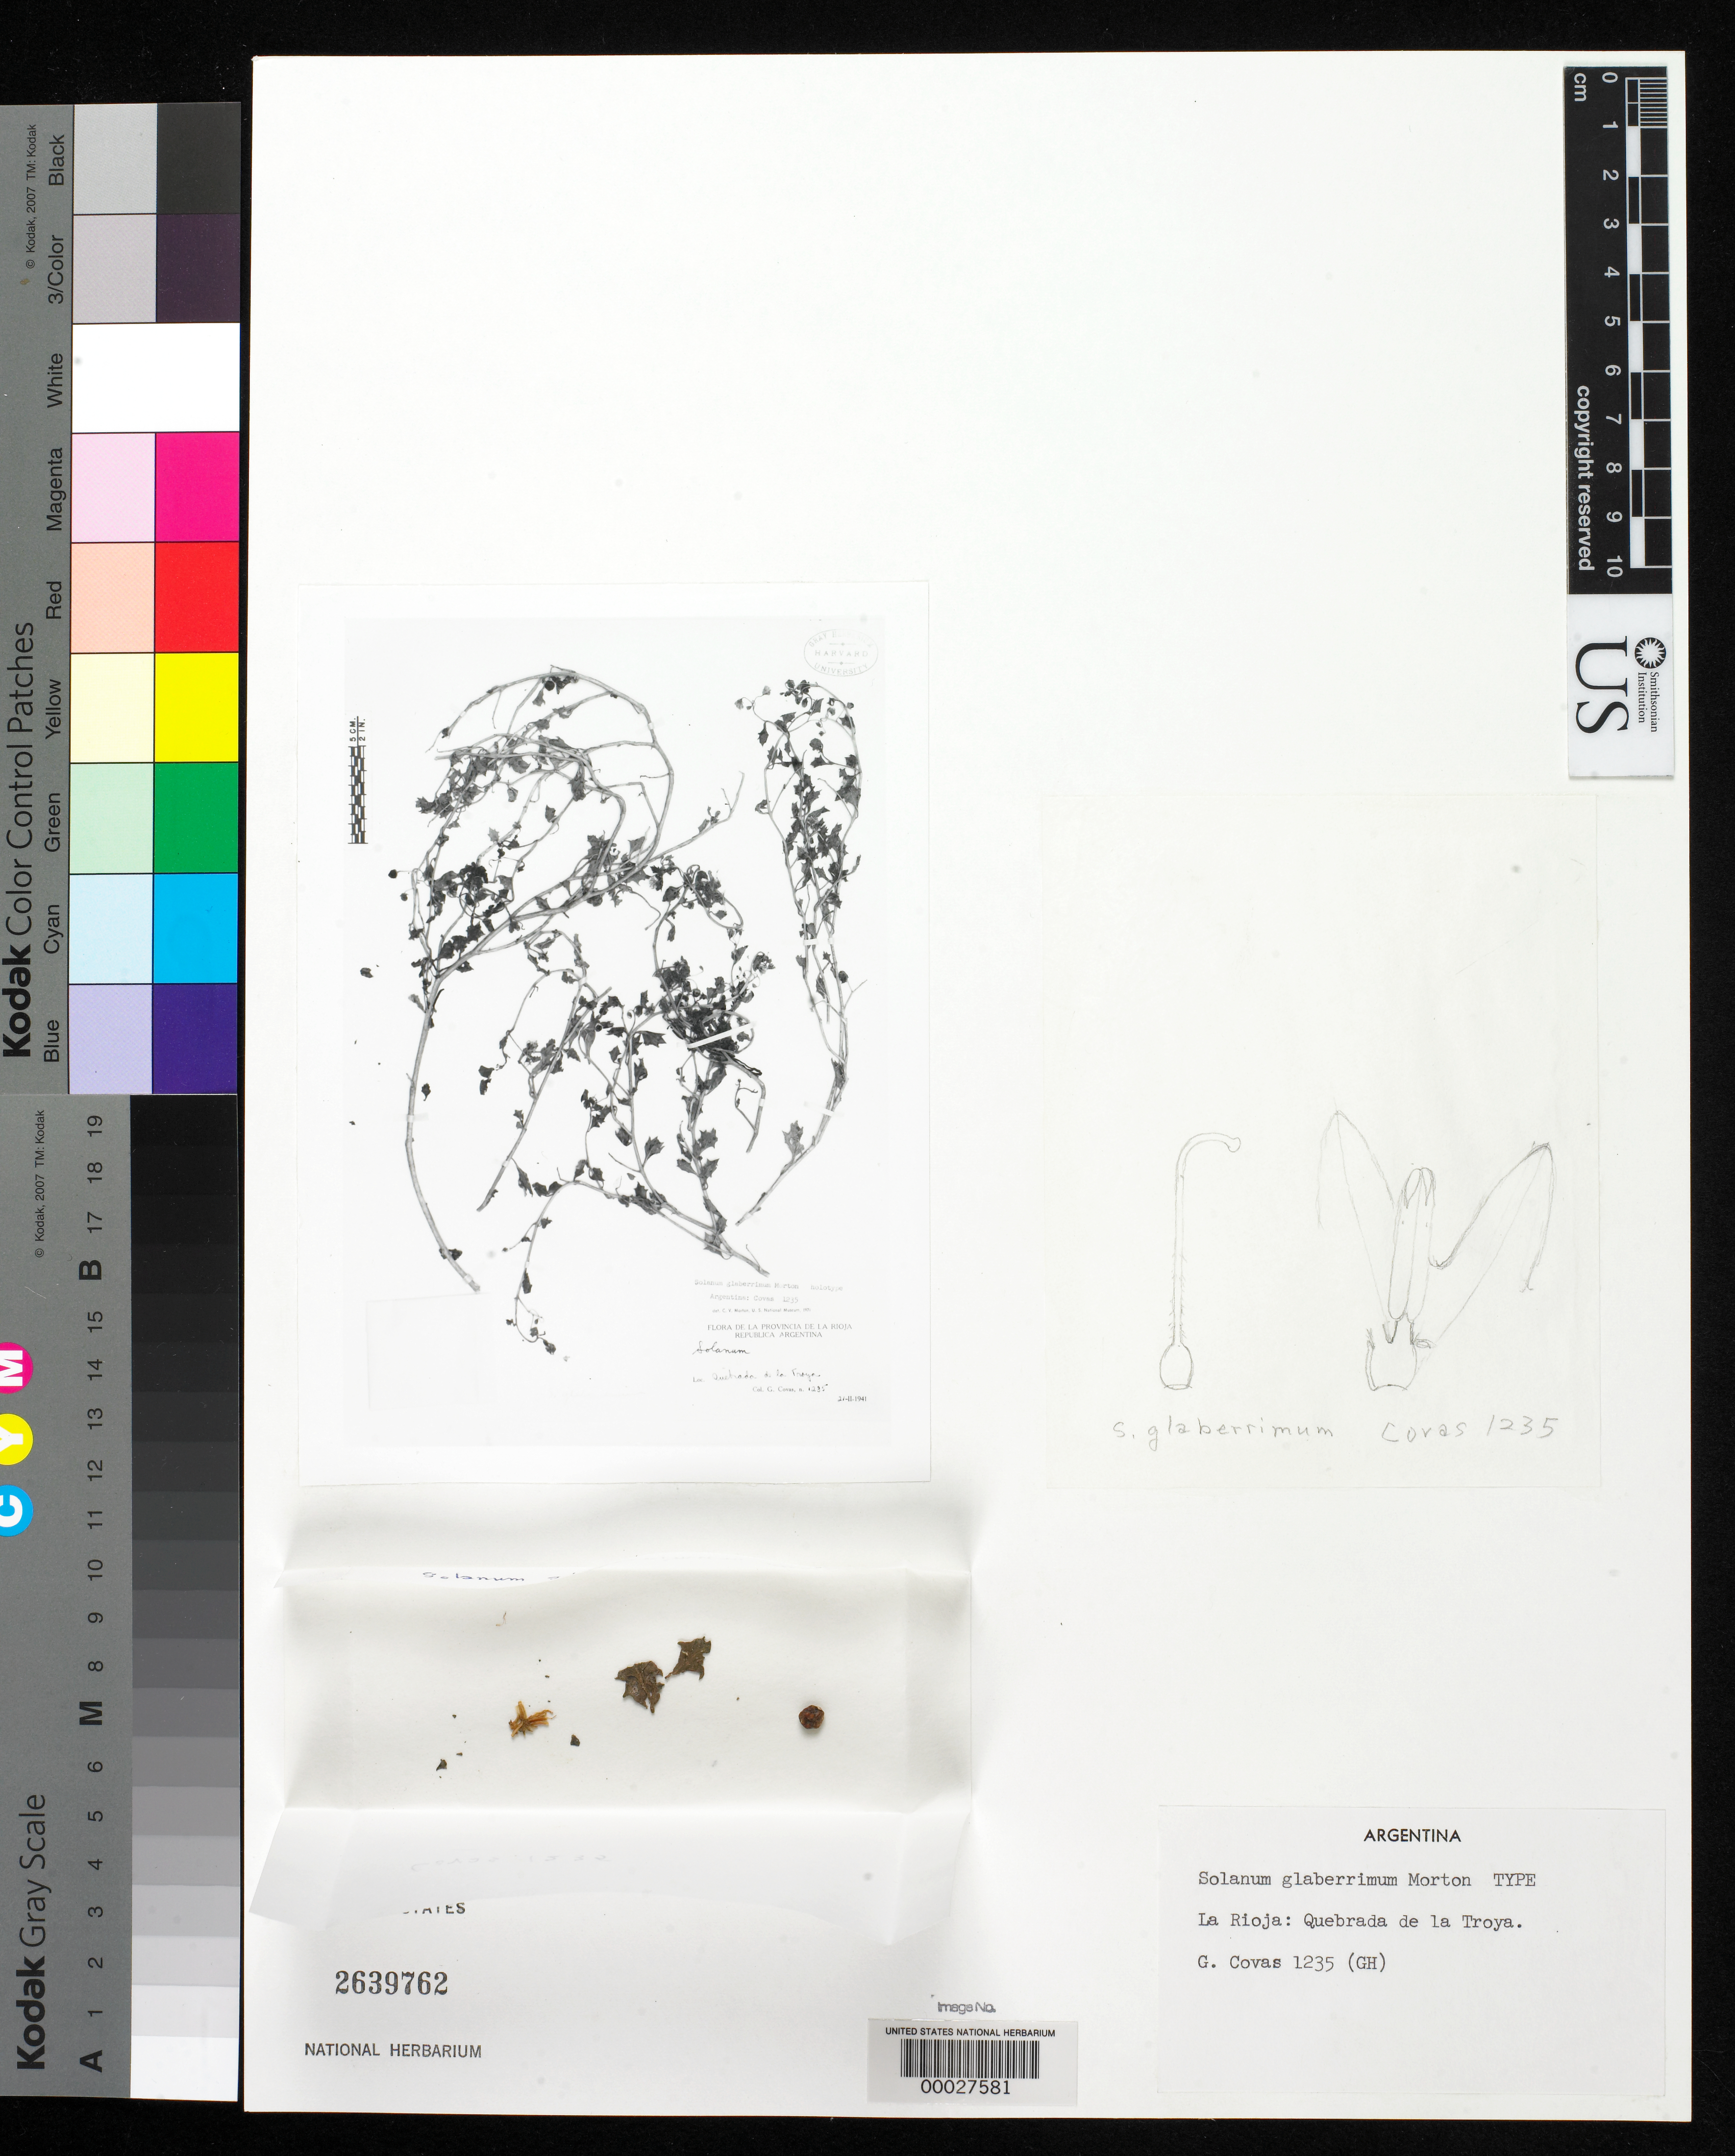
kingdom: Plantae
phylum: Tracheophyta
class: Magnoliopsida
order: Solanales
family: Solanaceae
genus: Solanum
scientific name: Solanum glaberrimum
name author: C.V. Morton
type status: Type Fragment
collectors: G. Covas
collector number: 1235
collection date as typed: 21 Feb 1941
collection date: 1941-02-21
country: Argentina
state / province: La Rioja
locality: Quebrada de la Troya.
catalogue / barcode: US 2639762